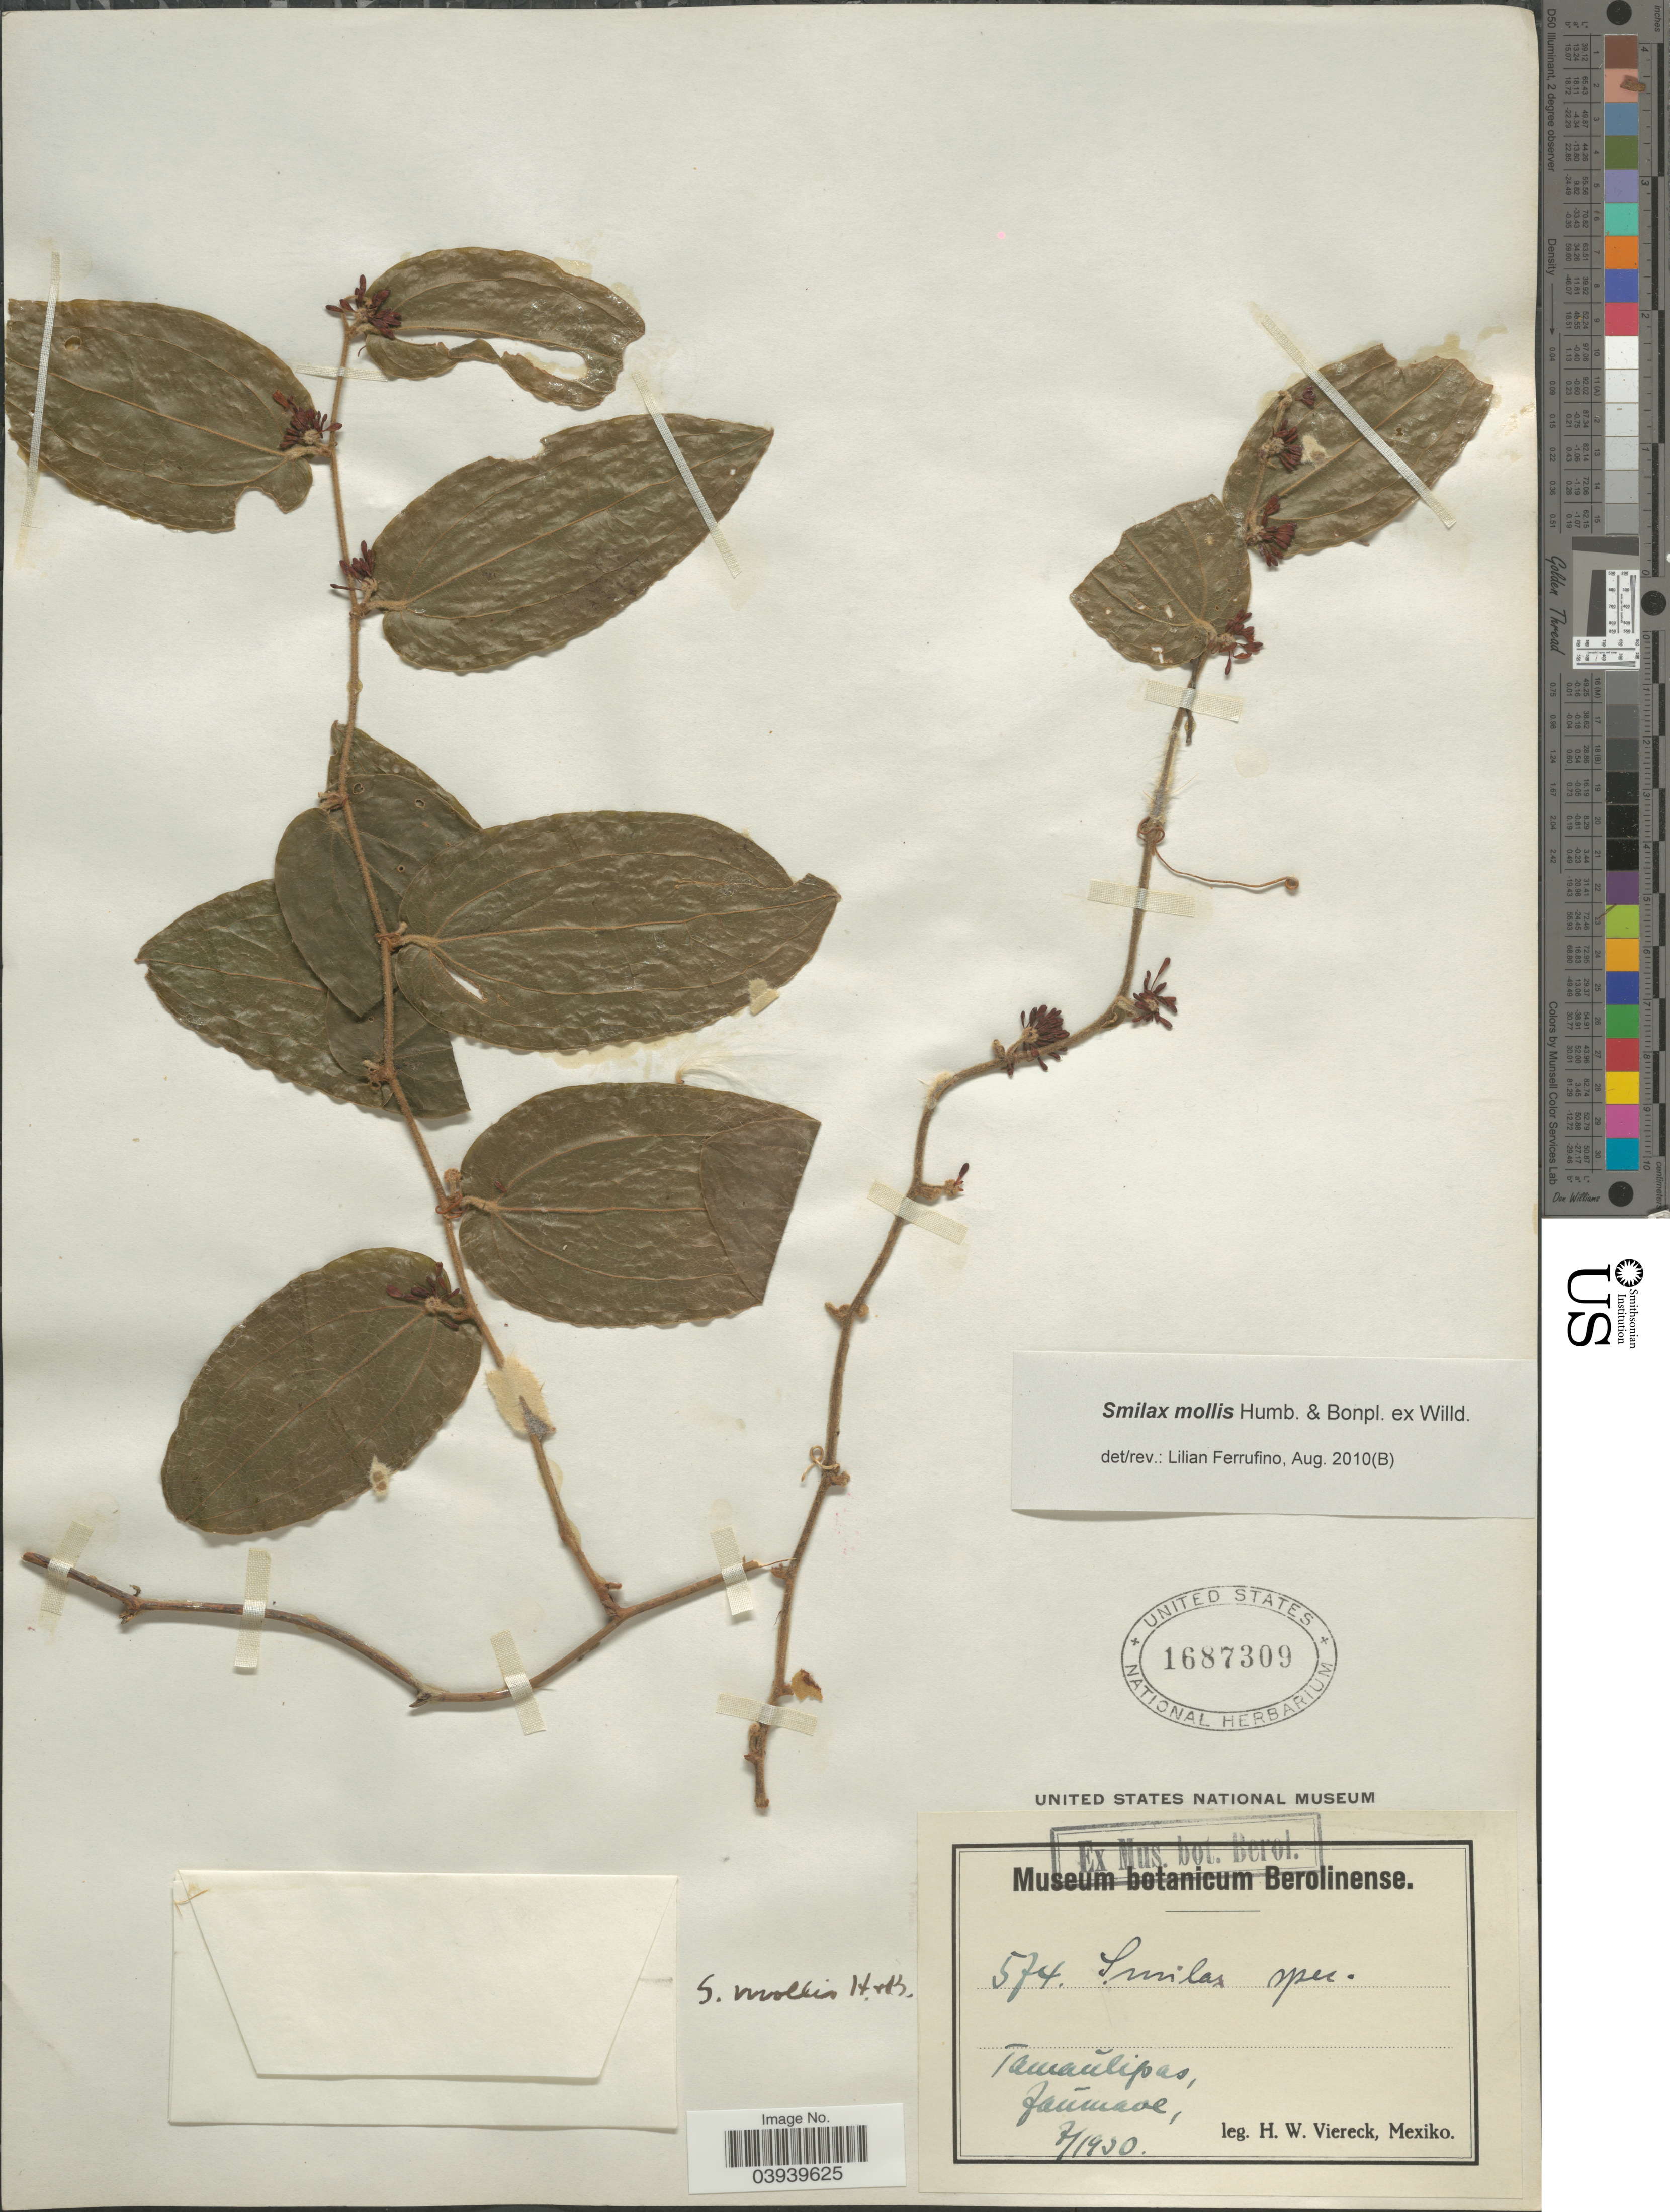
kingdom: Plantae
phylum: Tracheophyta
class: Liliopsida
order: Liliales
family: Smilacaceae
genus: Smilax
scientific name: Smilax mollis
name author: Humb. & Bonpl. ex Willd.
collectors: H. W. Viereck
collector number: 574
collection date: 1930-07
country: Mexico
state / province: Tamaulipas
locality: Tamaulipas, Jaumave.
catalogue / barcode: US 1687309